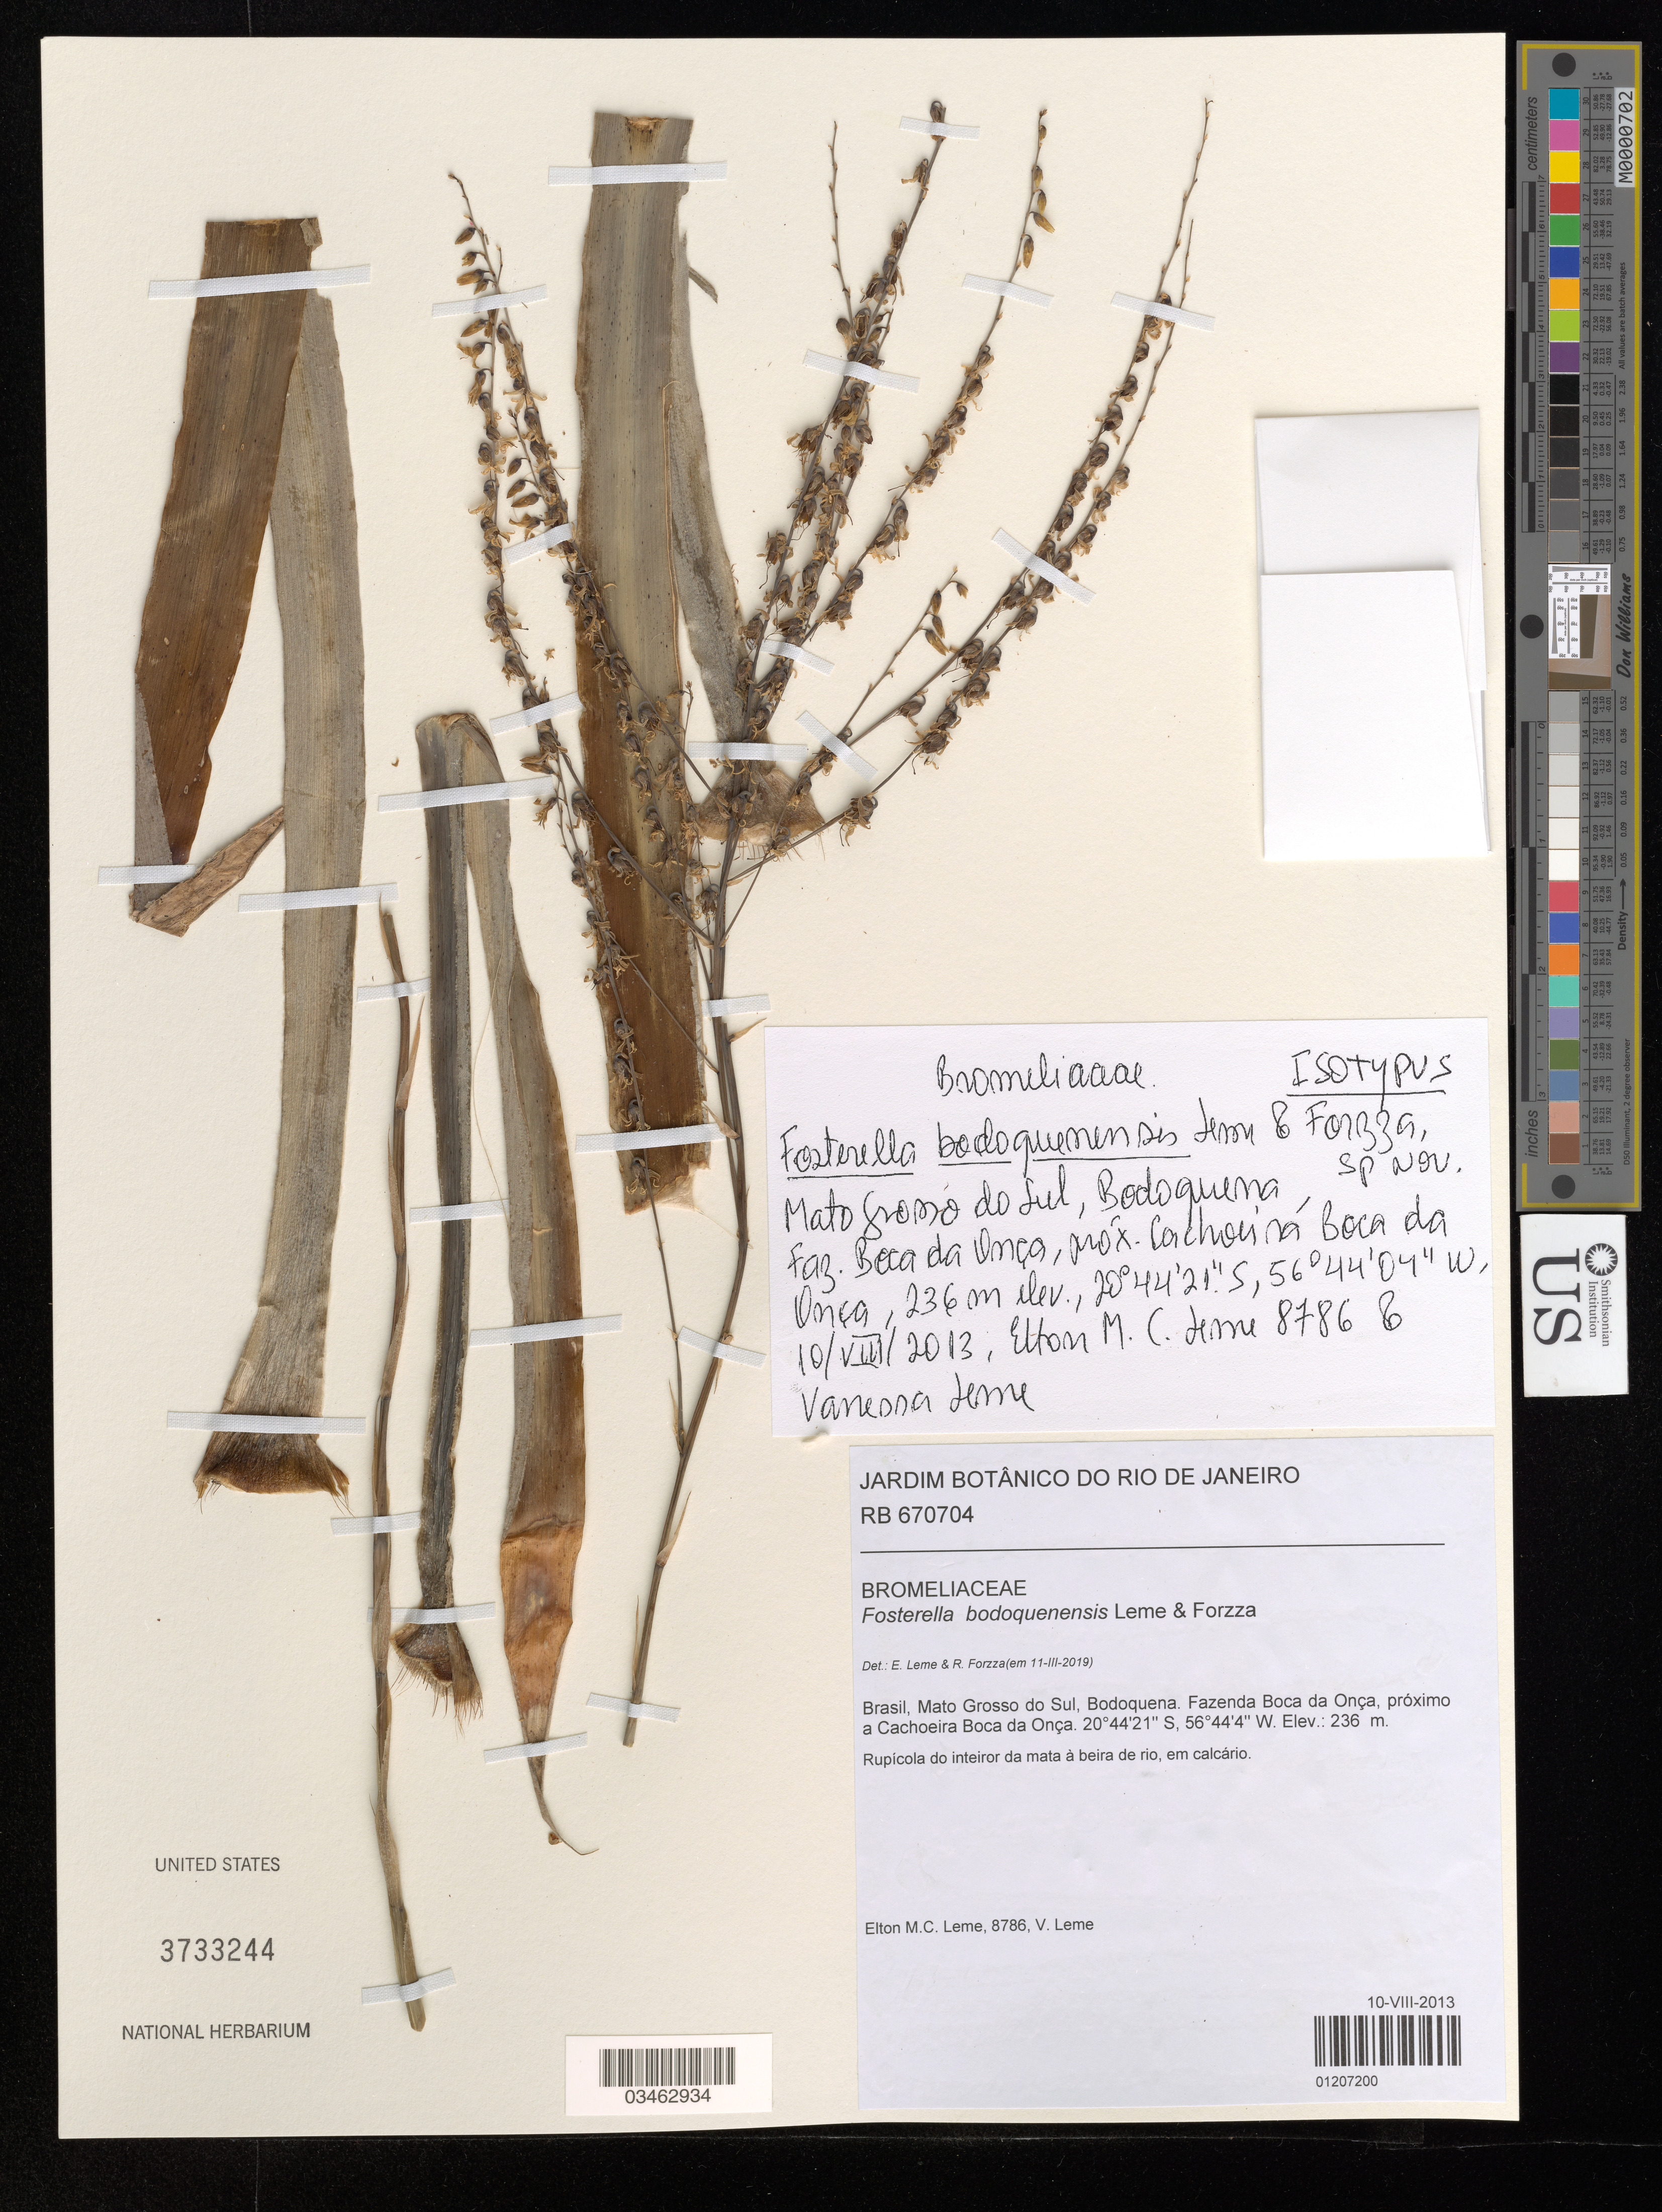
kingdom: Plantae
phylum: Tracheophyta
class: Liliopsida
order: Poales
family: Bromeliaceae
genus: Fosterella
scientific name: Fosterella bodoquenensis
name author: Leme & Forzza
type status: Isotype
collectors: E. M. Leme & V. Leme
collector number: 8786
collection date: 2013-08-10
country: Brazil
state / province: Mato Grosso do Sul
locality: Bodoquena. Fazenda Boca da Onca. proximo a Cachoeira Boca da Onca.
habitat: Rupicola from the interior of the woods by the river, in limestone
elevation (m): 236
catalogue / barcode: US 3733244